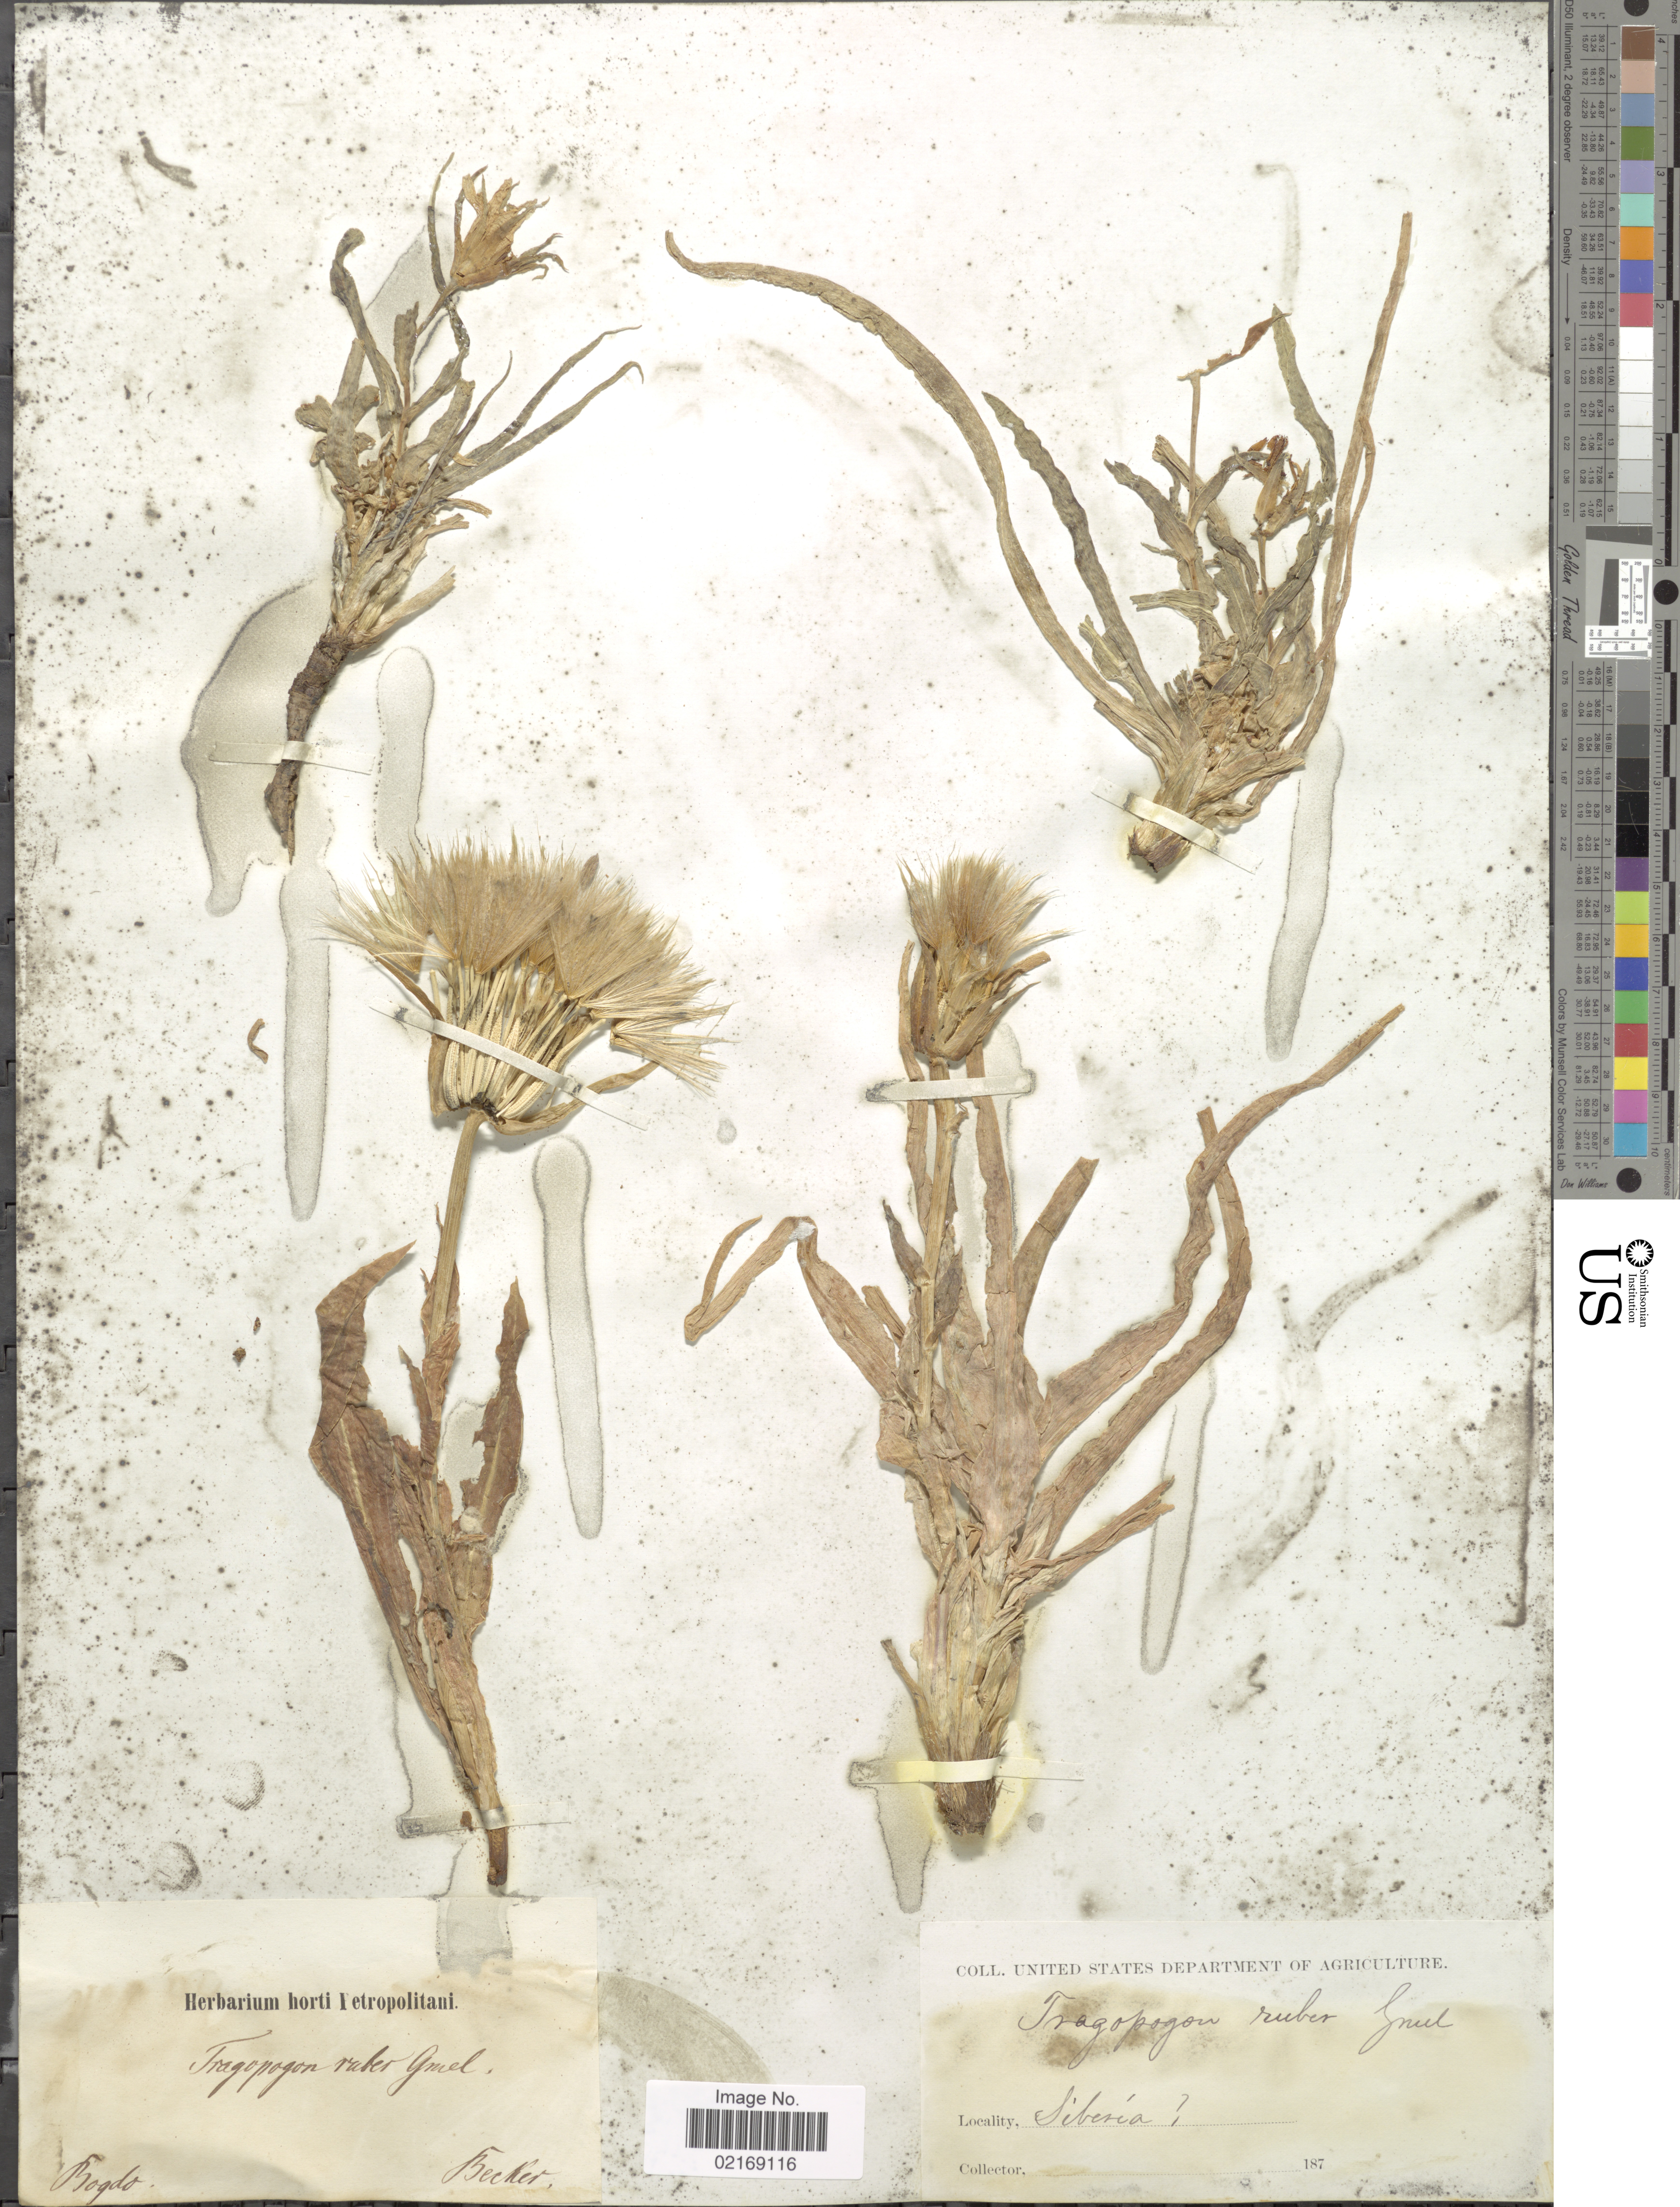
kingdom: Plantae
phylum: Tracheophyta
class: Magnoliopsida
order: Asterales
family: Asteraceae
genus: Tragopogon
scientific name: Tragopogon ruber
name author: S.G. Gmel.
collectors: -. Becker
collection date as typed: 187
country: Russian Federation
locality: Bogdo. Siberia [unsure placement]